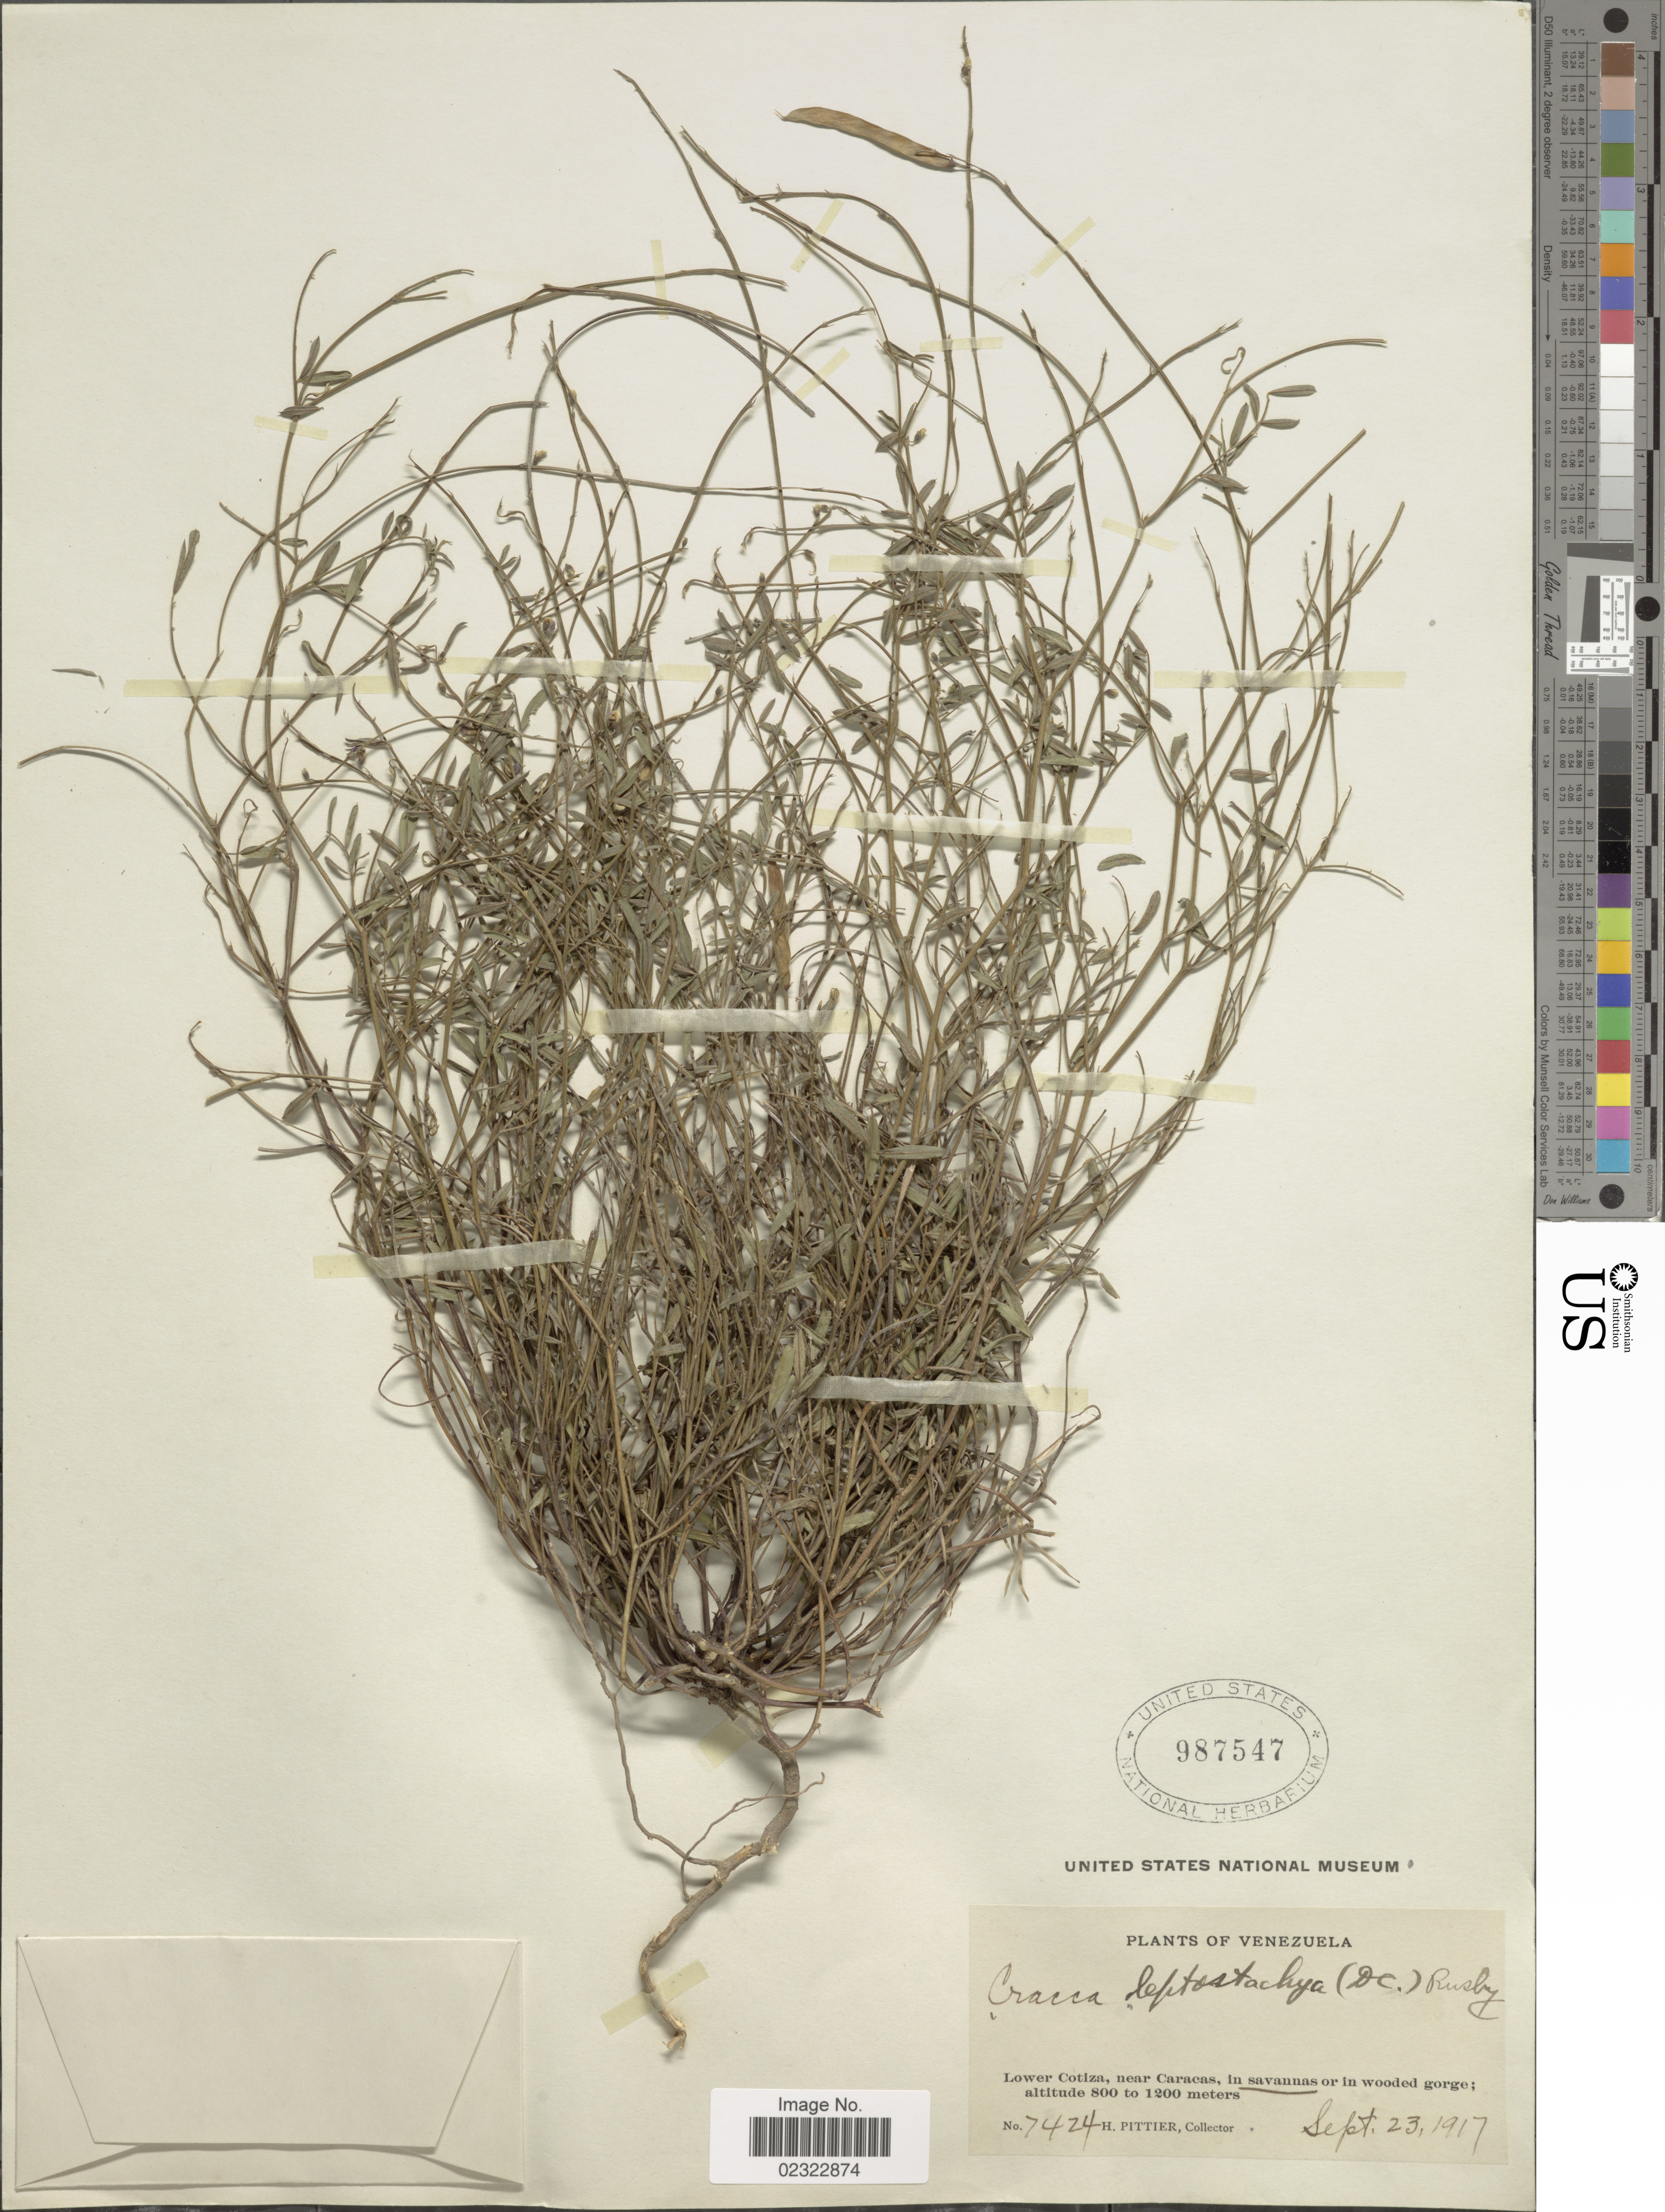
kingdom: Plantae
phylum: Tracheophyta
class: Magnoliopsida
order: Fabales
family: Fabaceae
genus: Tephrosia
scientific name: Tephrosia purpurea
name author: (L.) Pers.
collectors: H. F. Pittier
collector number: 7424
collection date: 1917-09-23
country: Venezuela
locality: Lower Cotiza, near Caracas, in savannas or in wooded gorge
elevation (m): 800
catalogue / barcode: US 987547